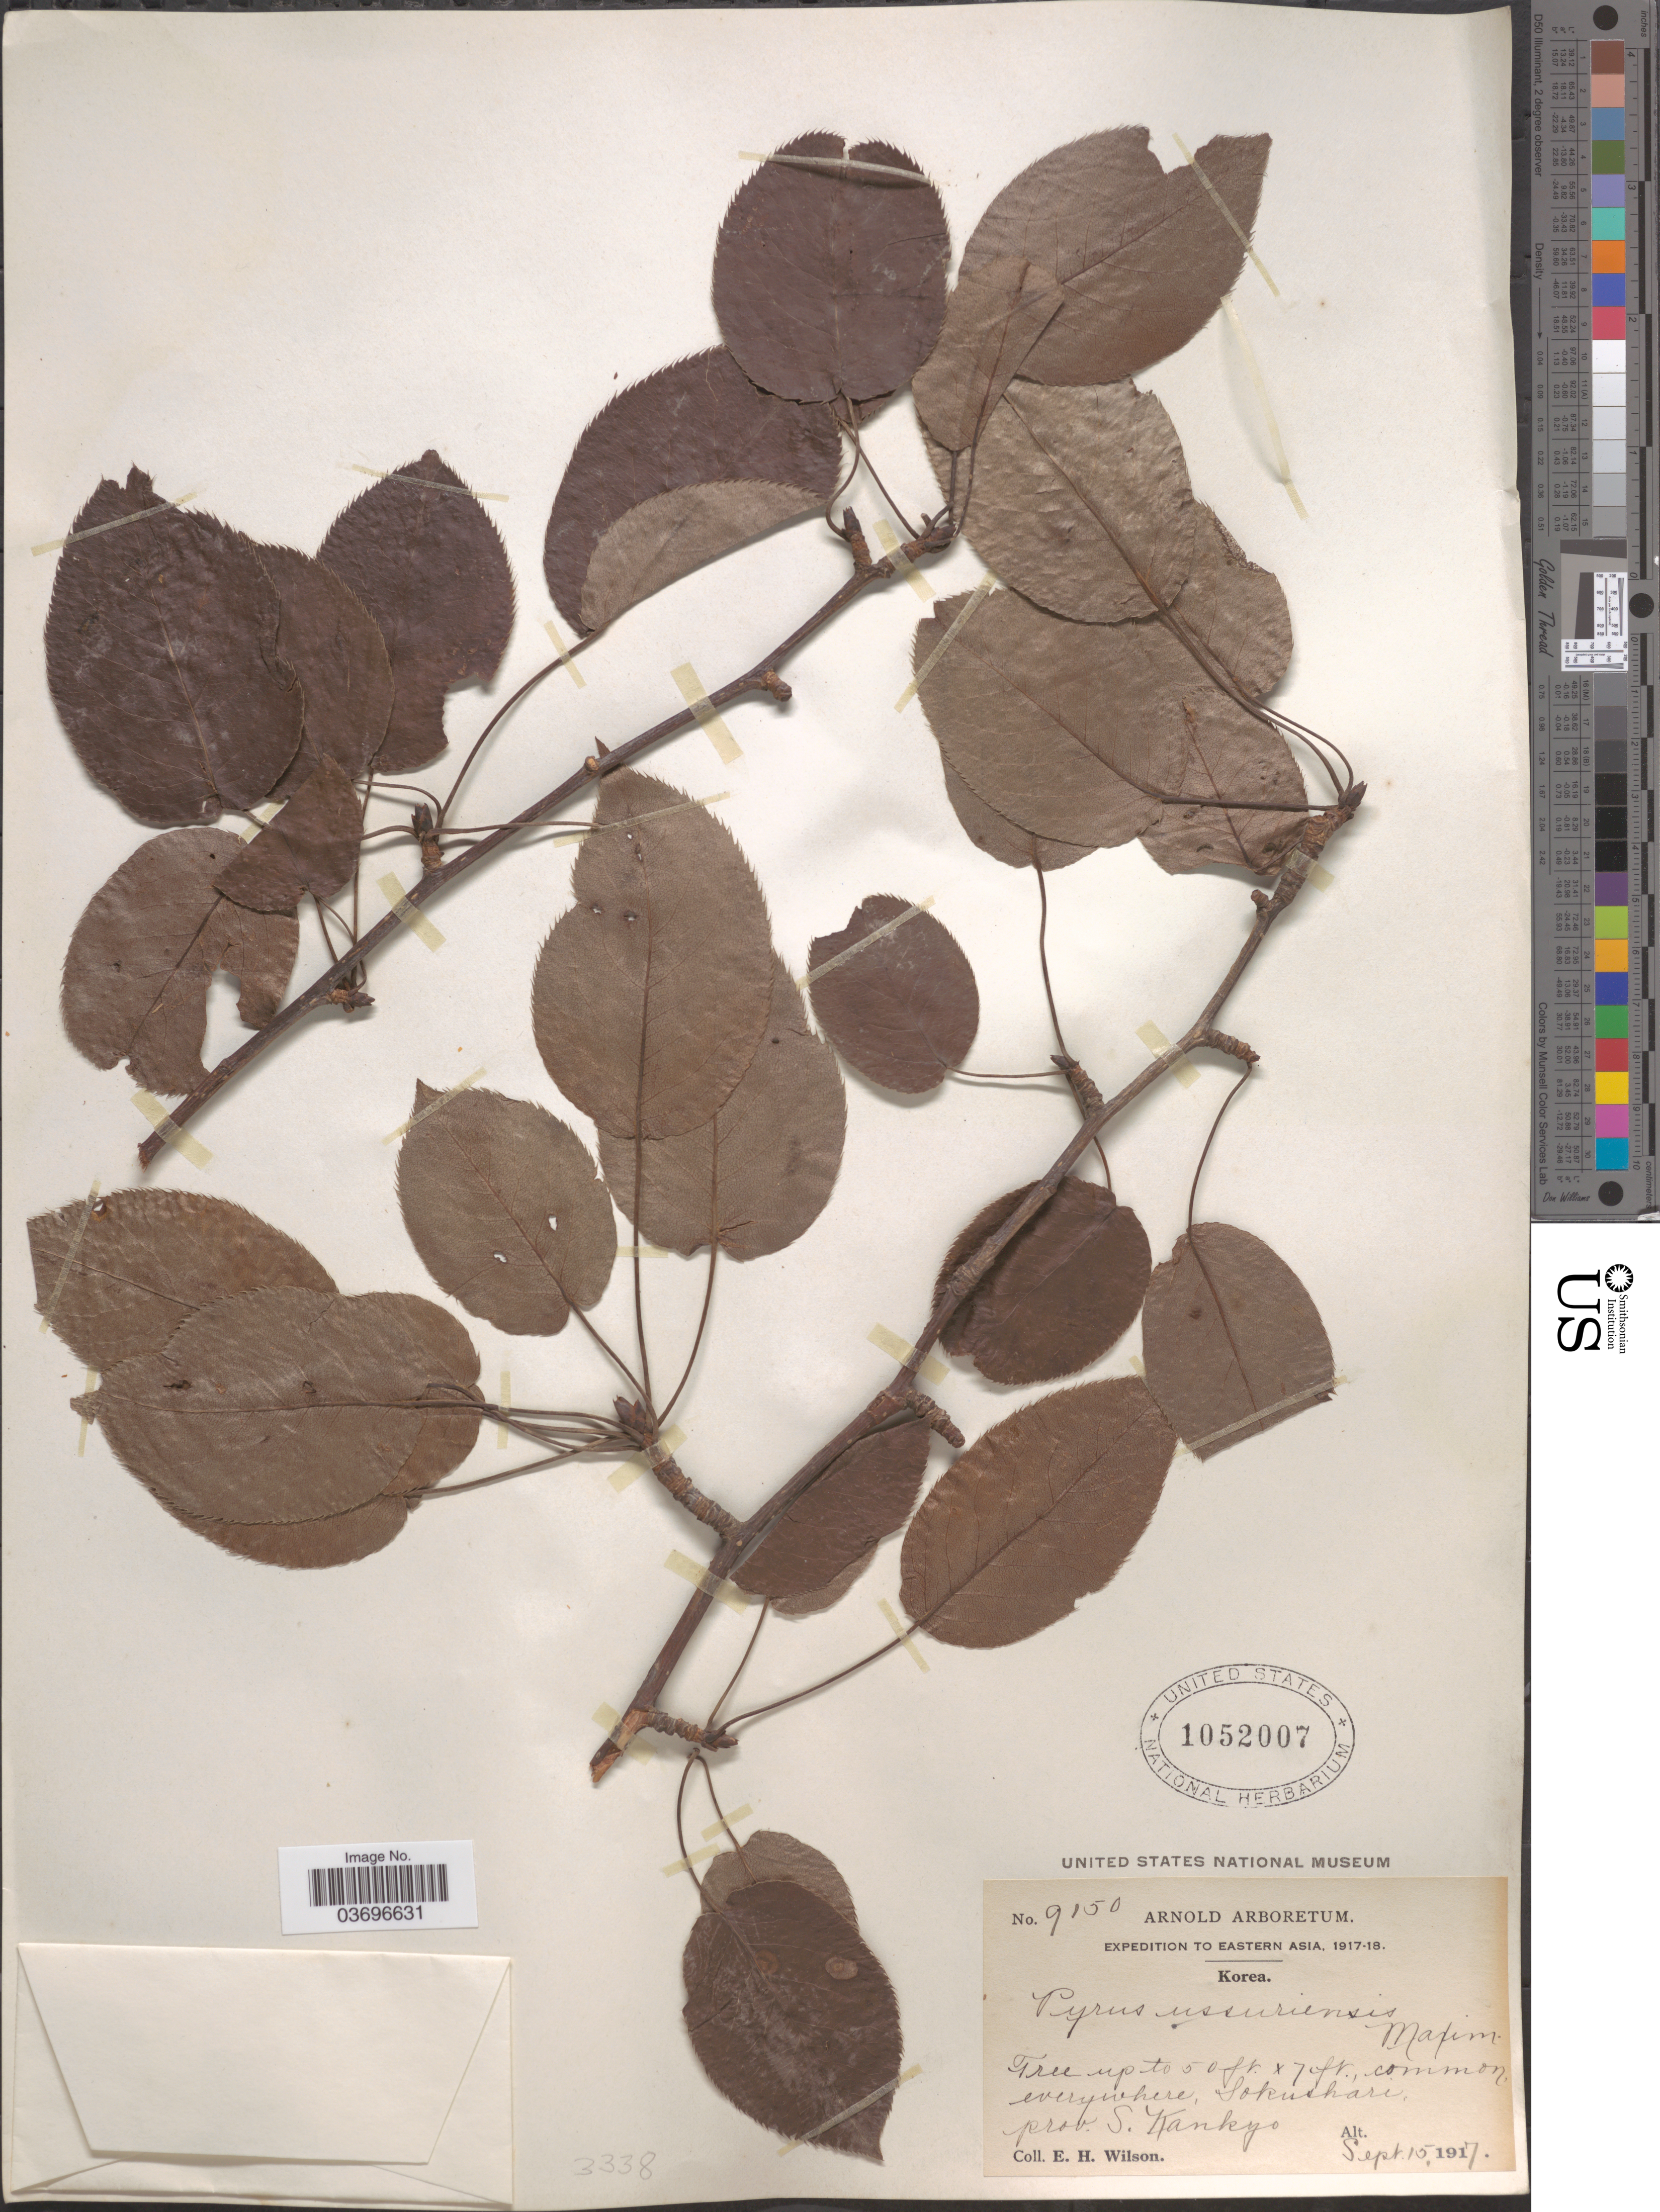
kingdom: Plantae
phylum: Tracheophyta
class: Magnoliopsida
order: Rosales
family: Rosaceae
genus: Pyrus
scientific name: Pyrus ussuriensis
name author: Maxim.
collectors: E. Wilson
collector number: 9150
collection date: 1917-09-15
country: North Korea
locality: Sokushari. Prov. S. Kankyo.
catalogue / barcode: US 1052007